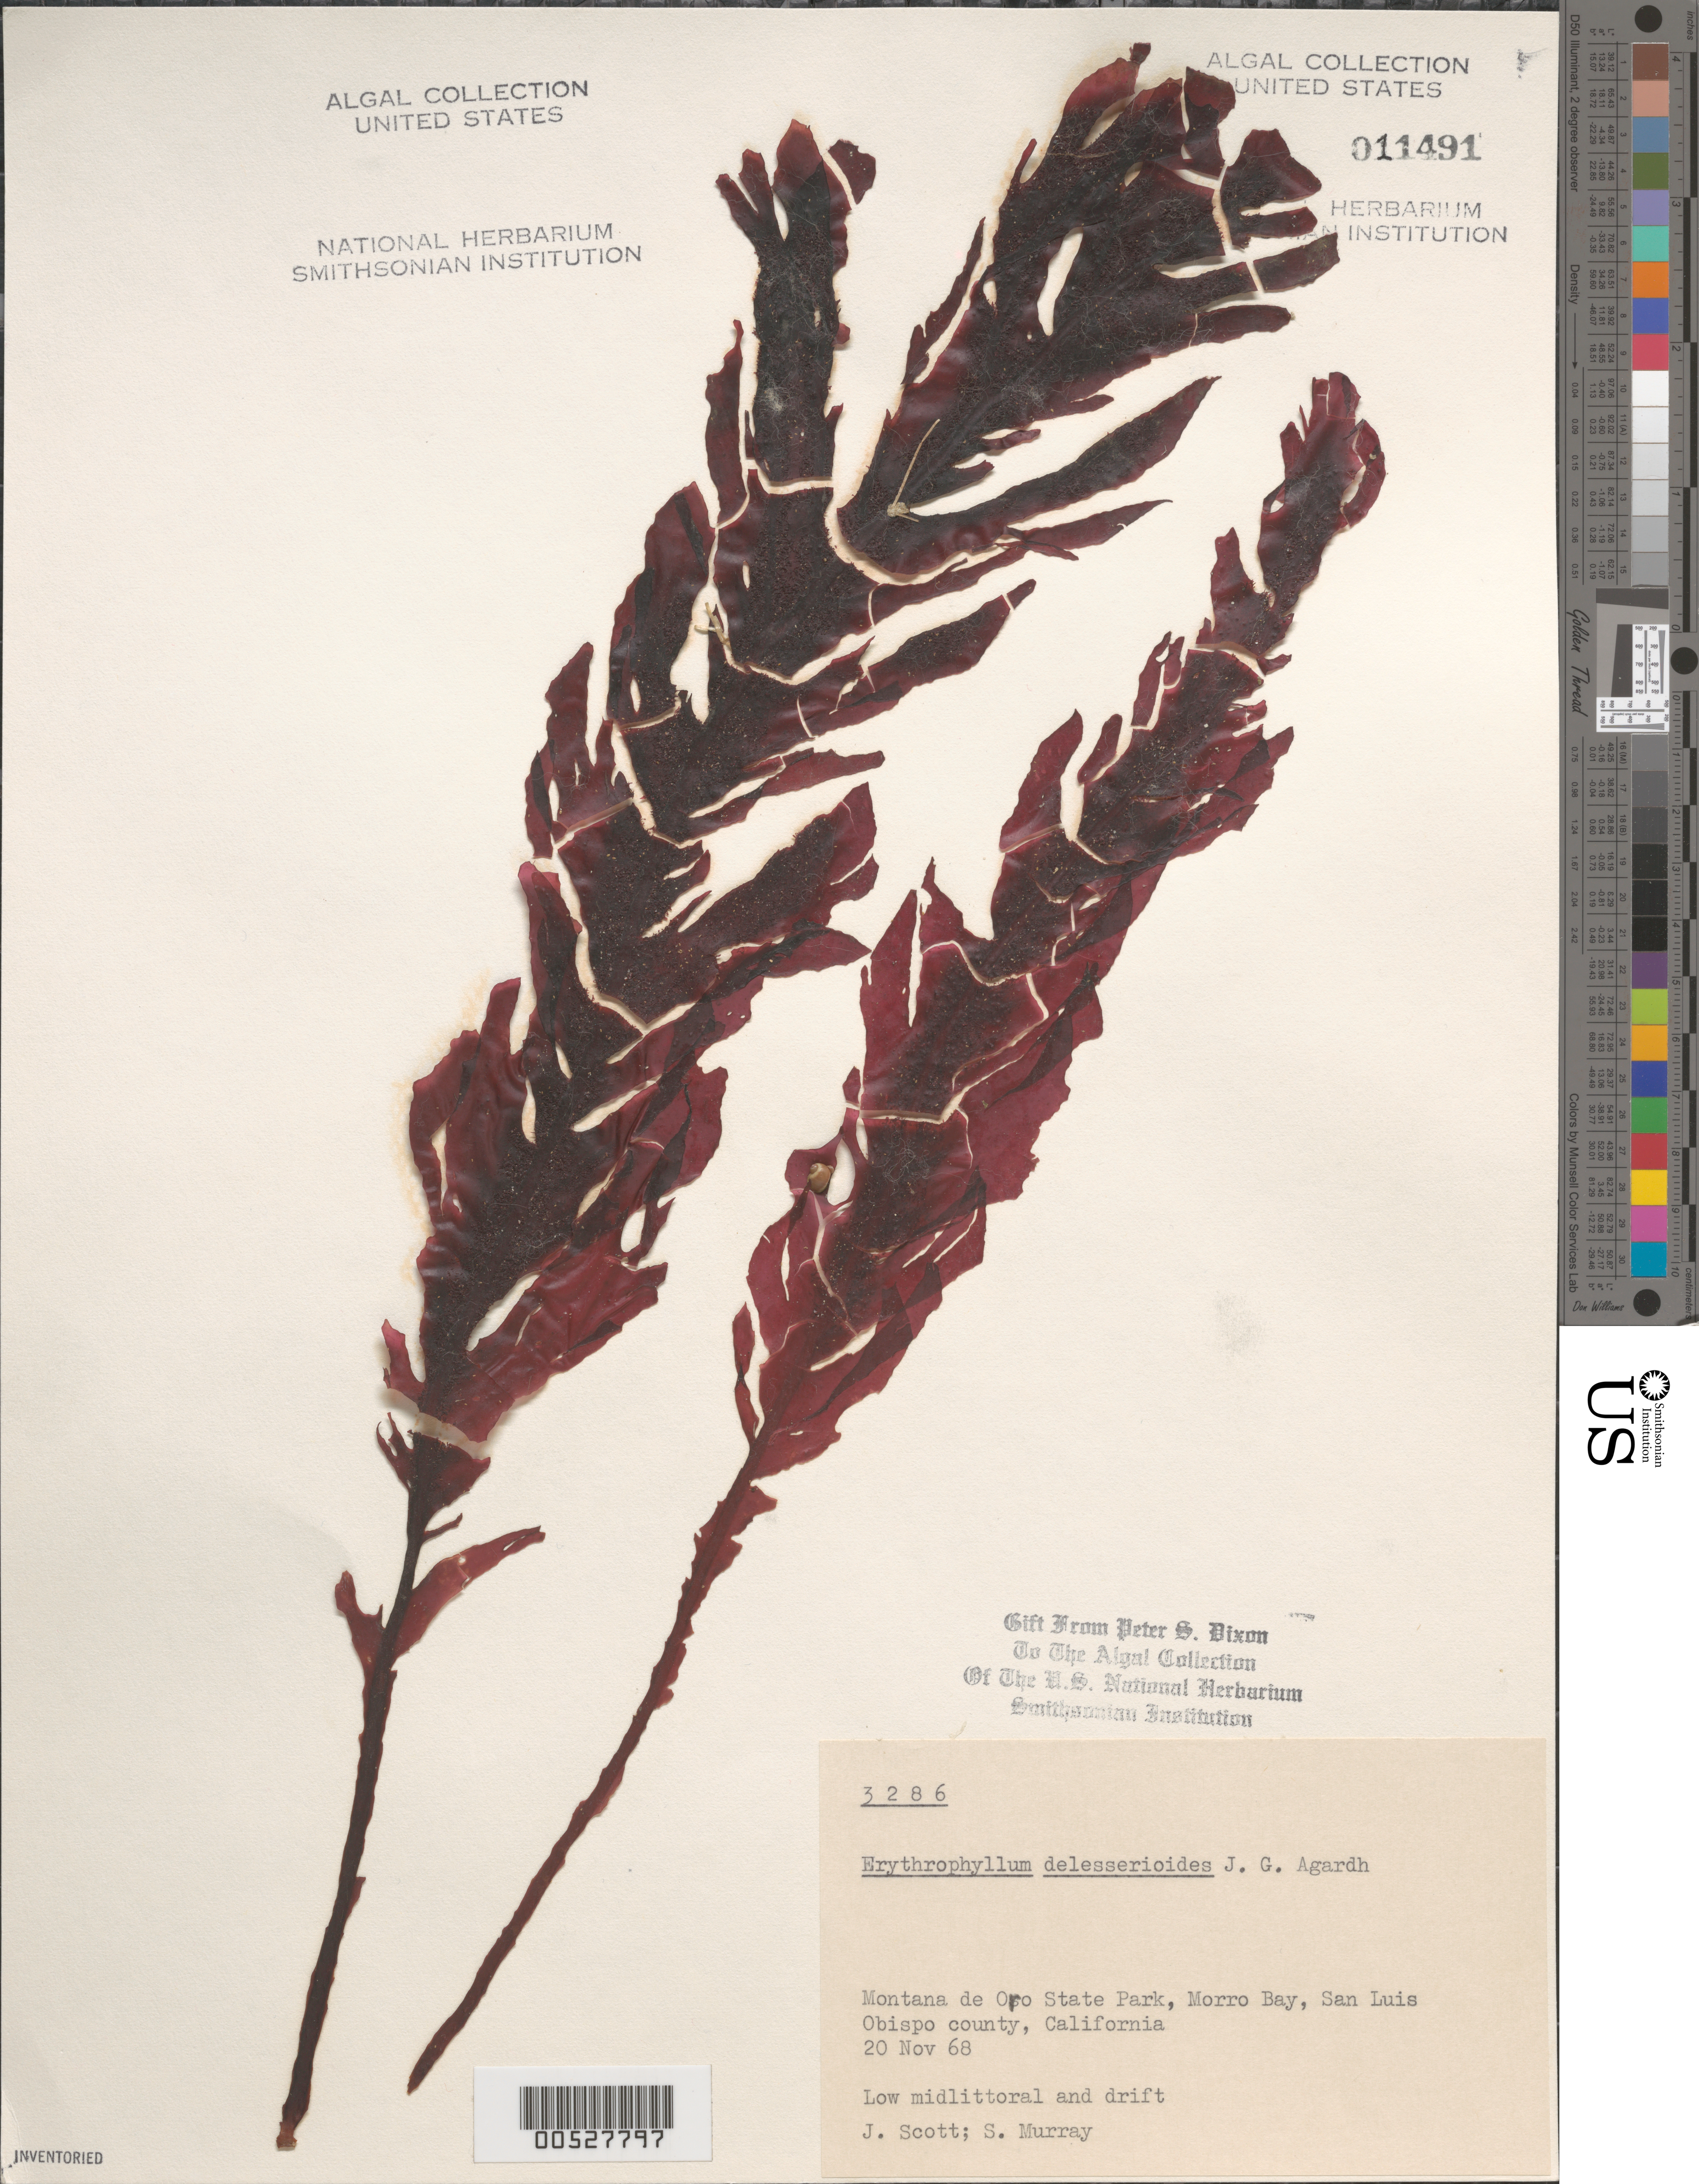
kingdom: Plantae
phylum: Rhodophyta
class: Florideophyceae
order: Gigartinales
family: Kallymeniaceae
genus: Erythrophyllum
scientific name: Erythrophyllum delesserioides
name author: J. Agardh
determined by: Dixon, P. S.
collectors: J. Scott & S. N. Murray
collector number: PSD 3286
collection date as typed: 20 Nov 1968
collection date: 1968-11-20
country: United States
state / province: California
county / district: San Luis Obispo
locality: Montana de Oro State Park, Morro Bay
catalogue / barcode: US 11491